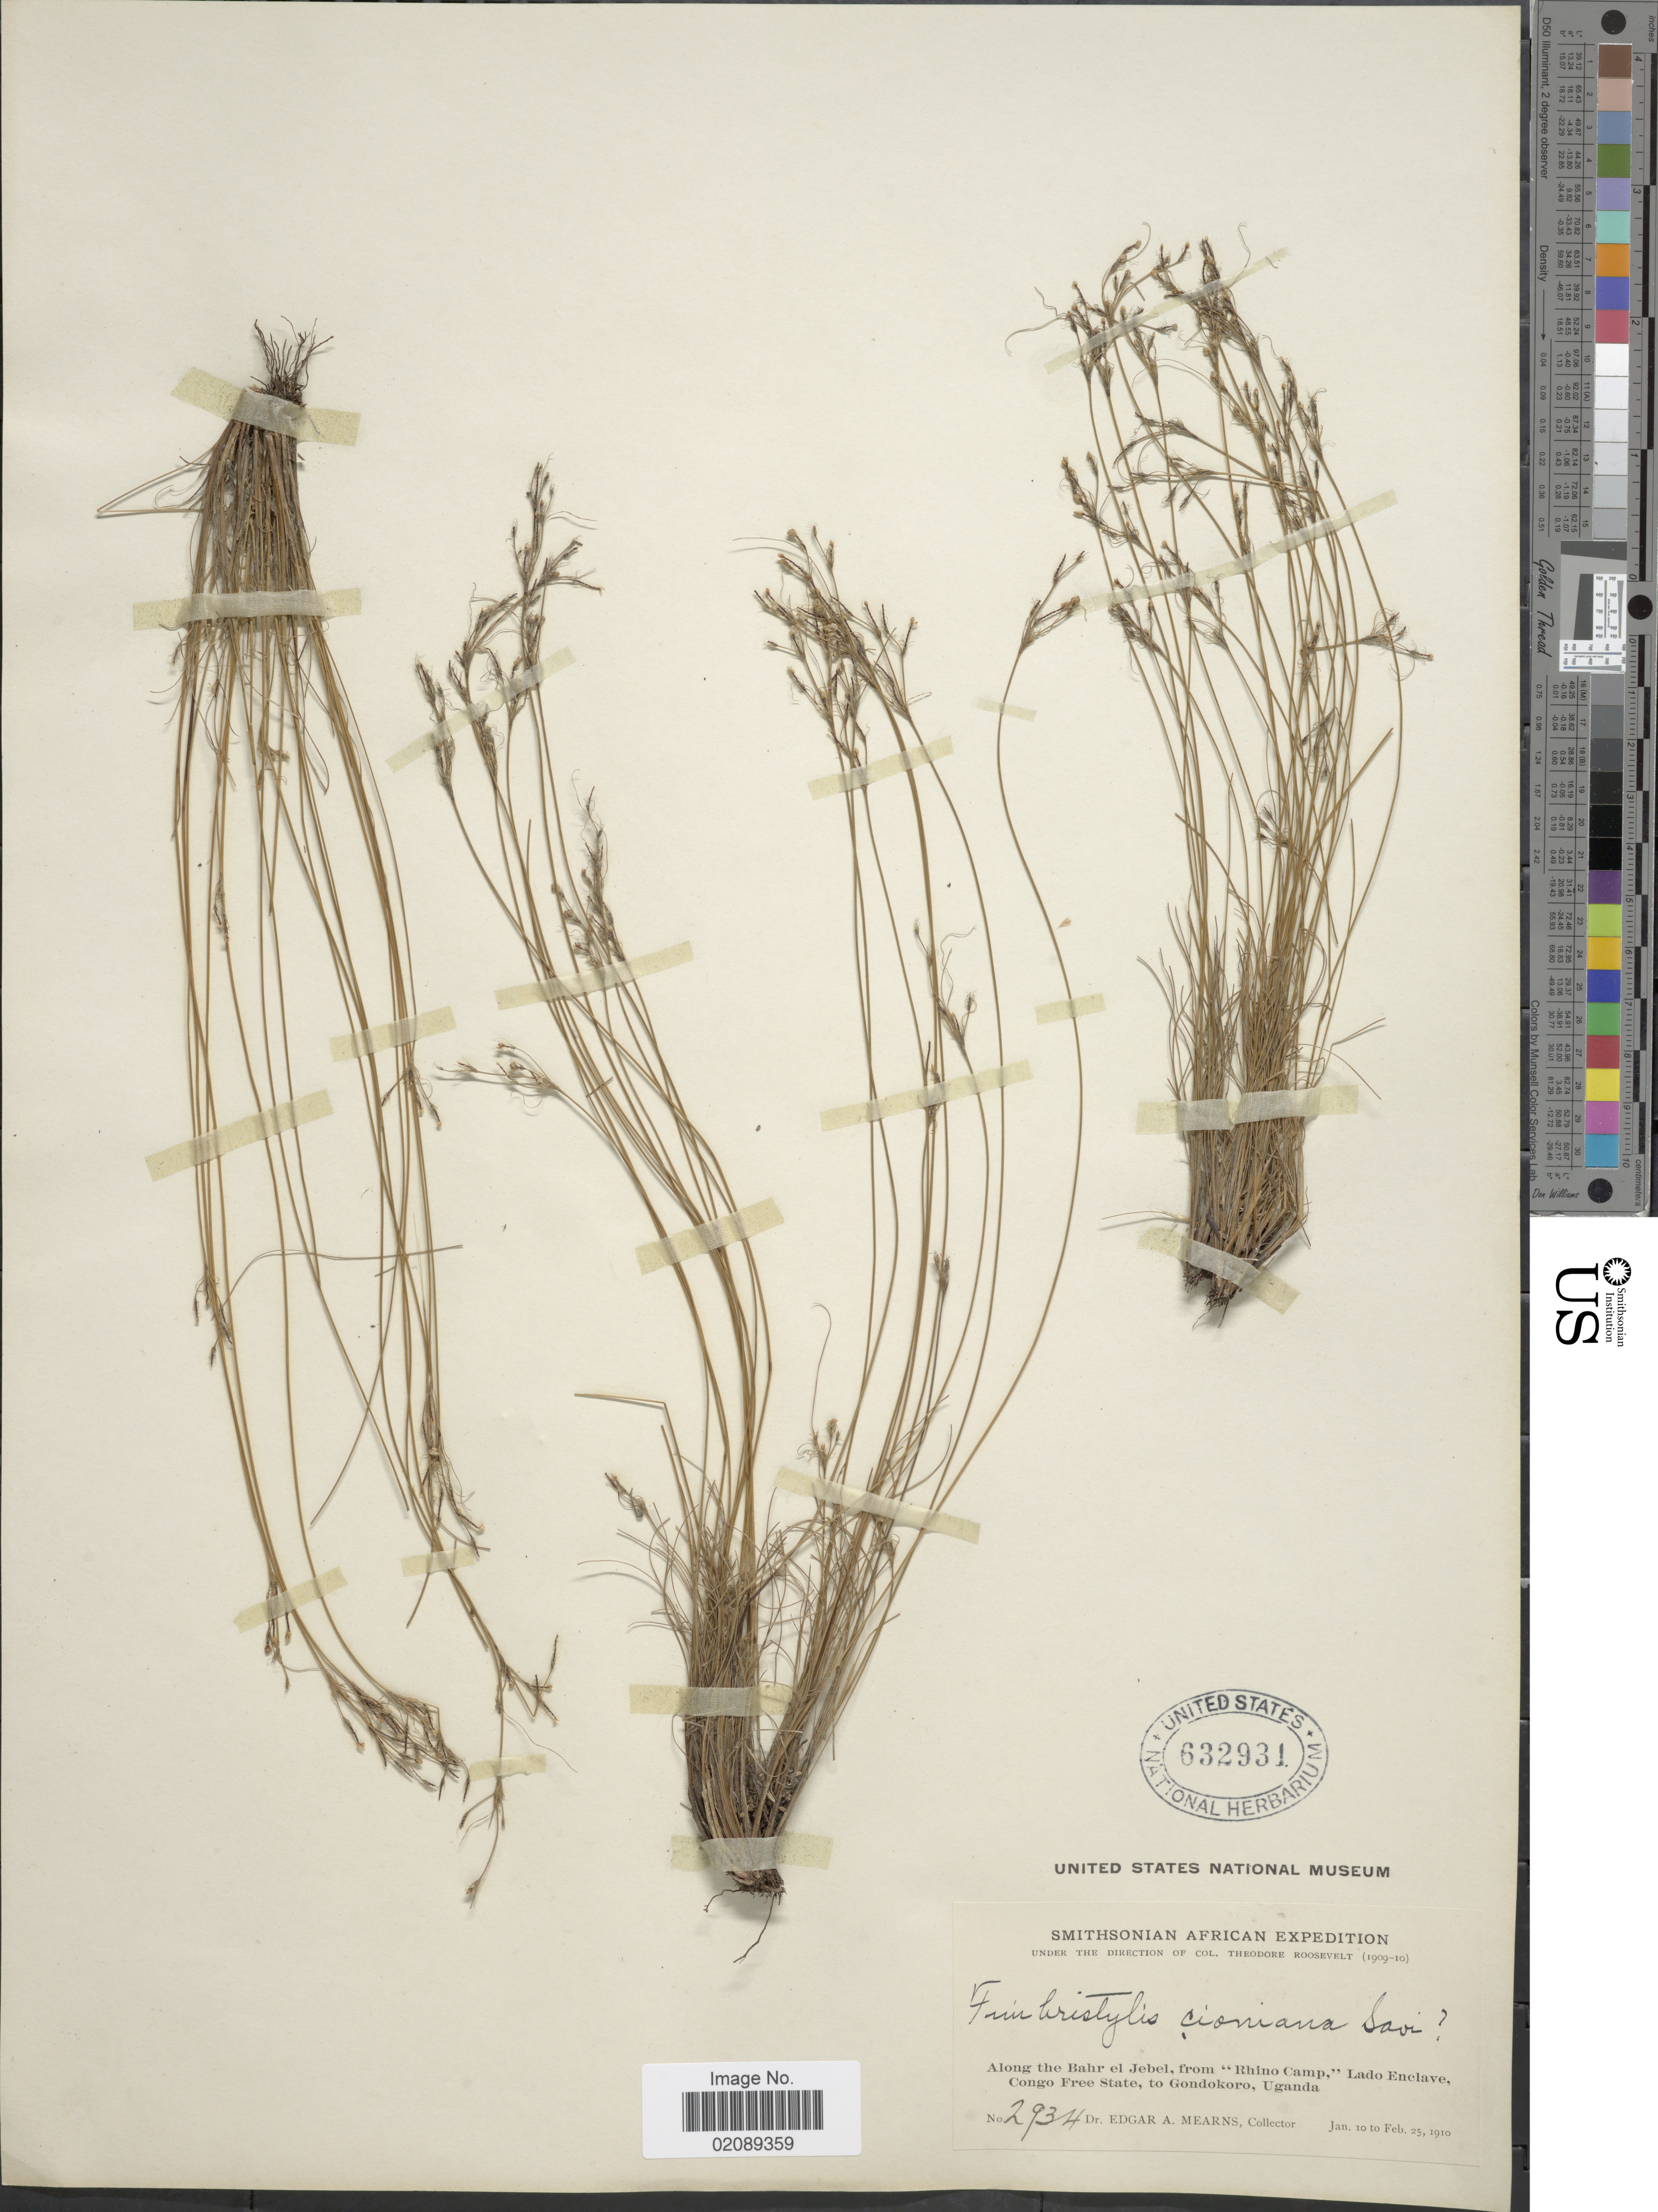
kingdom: Plantae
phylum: Tracheophyta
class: Liliopsida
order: Poales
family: Cyperaceae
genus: Fimbristylis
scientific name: Fimbristylis cioniana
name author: Pi. Savi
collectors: E. A. Mearns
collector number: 2934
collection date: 1910-01-10/1910-02-25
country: South Sudan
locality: Along the Bahr el Jebel, from "Rhino Camp," Lado Enclave, Congo Free State, to Gondokoro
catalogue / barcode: US 632931